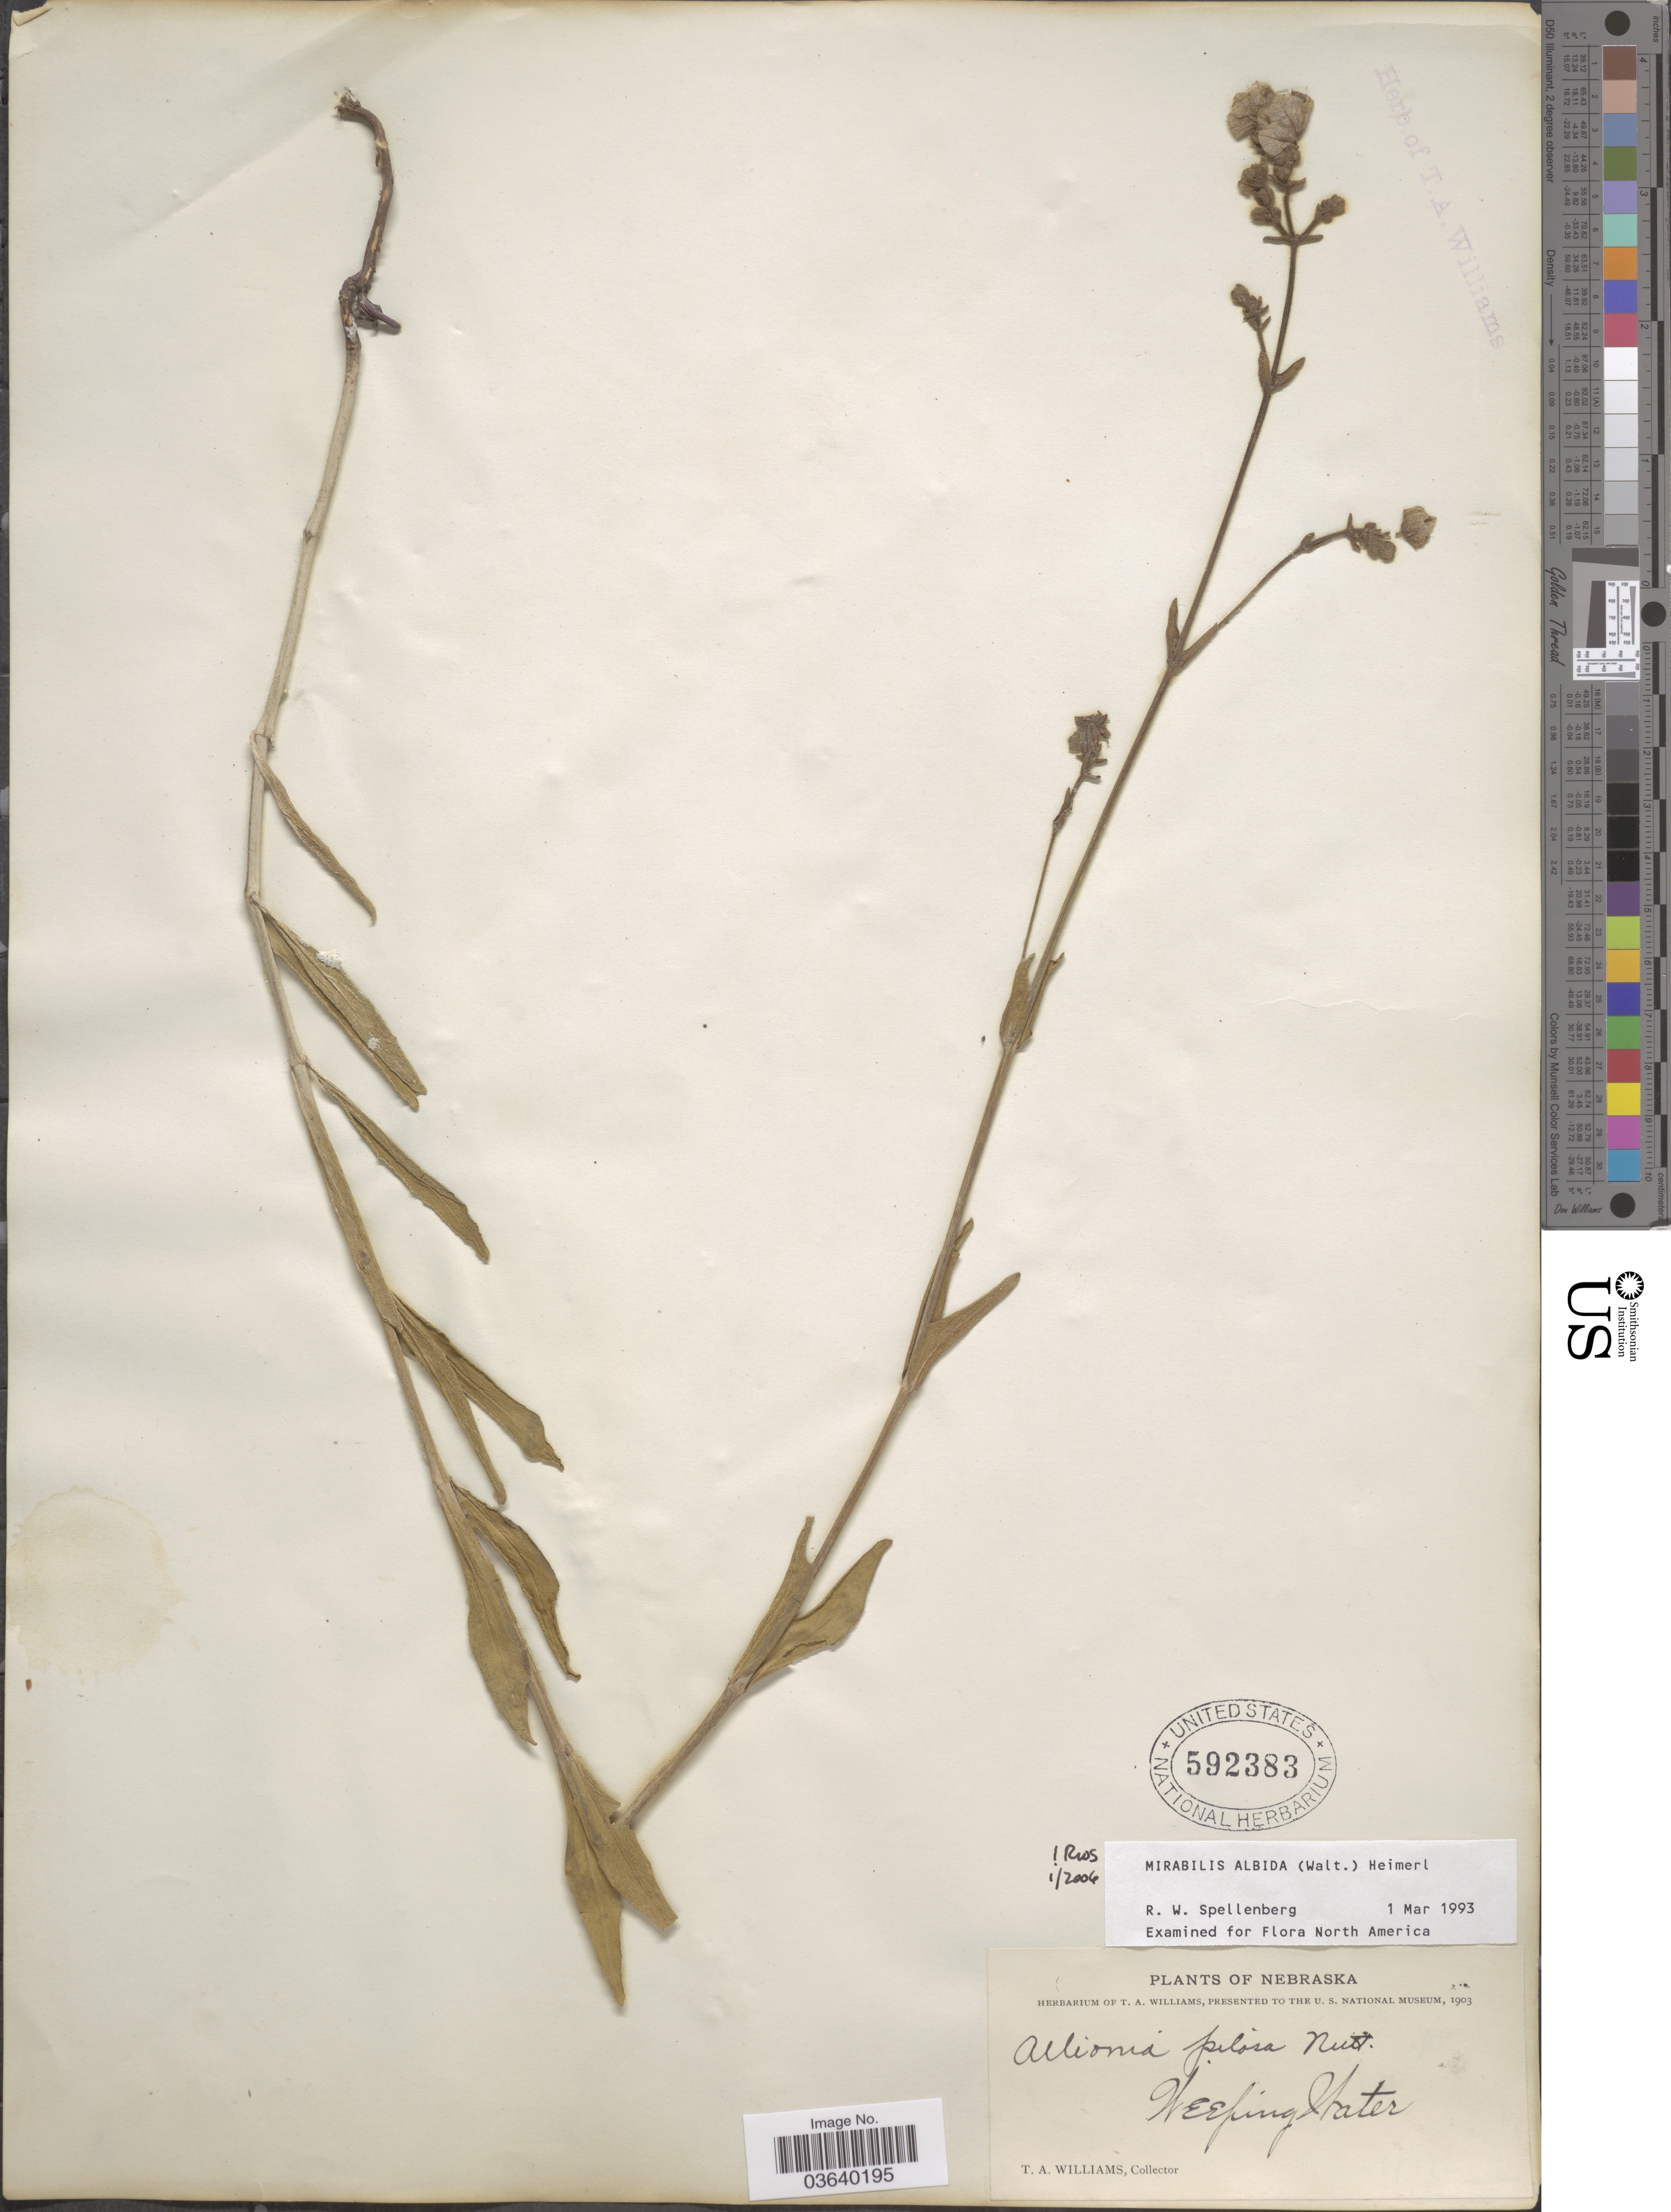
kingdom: Plantae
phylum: Tracheophyta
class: Magnoliopsida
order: Caryophyllales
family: Nyctaginaceae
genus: Mirabilis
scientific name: Mirabilis albida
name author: (Walter) Heimerl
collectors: T. Williams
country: United States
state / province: Nebraska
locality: Weeping Water.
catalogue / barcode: US 592383